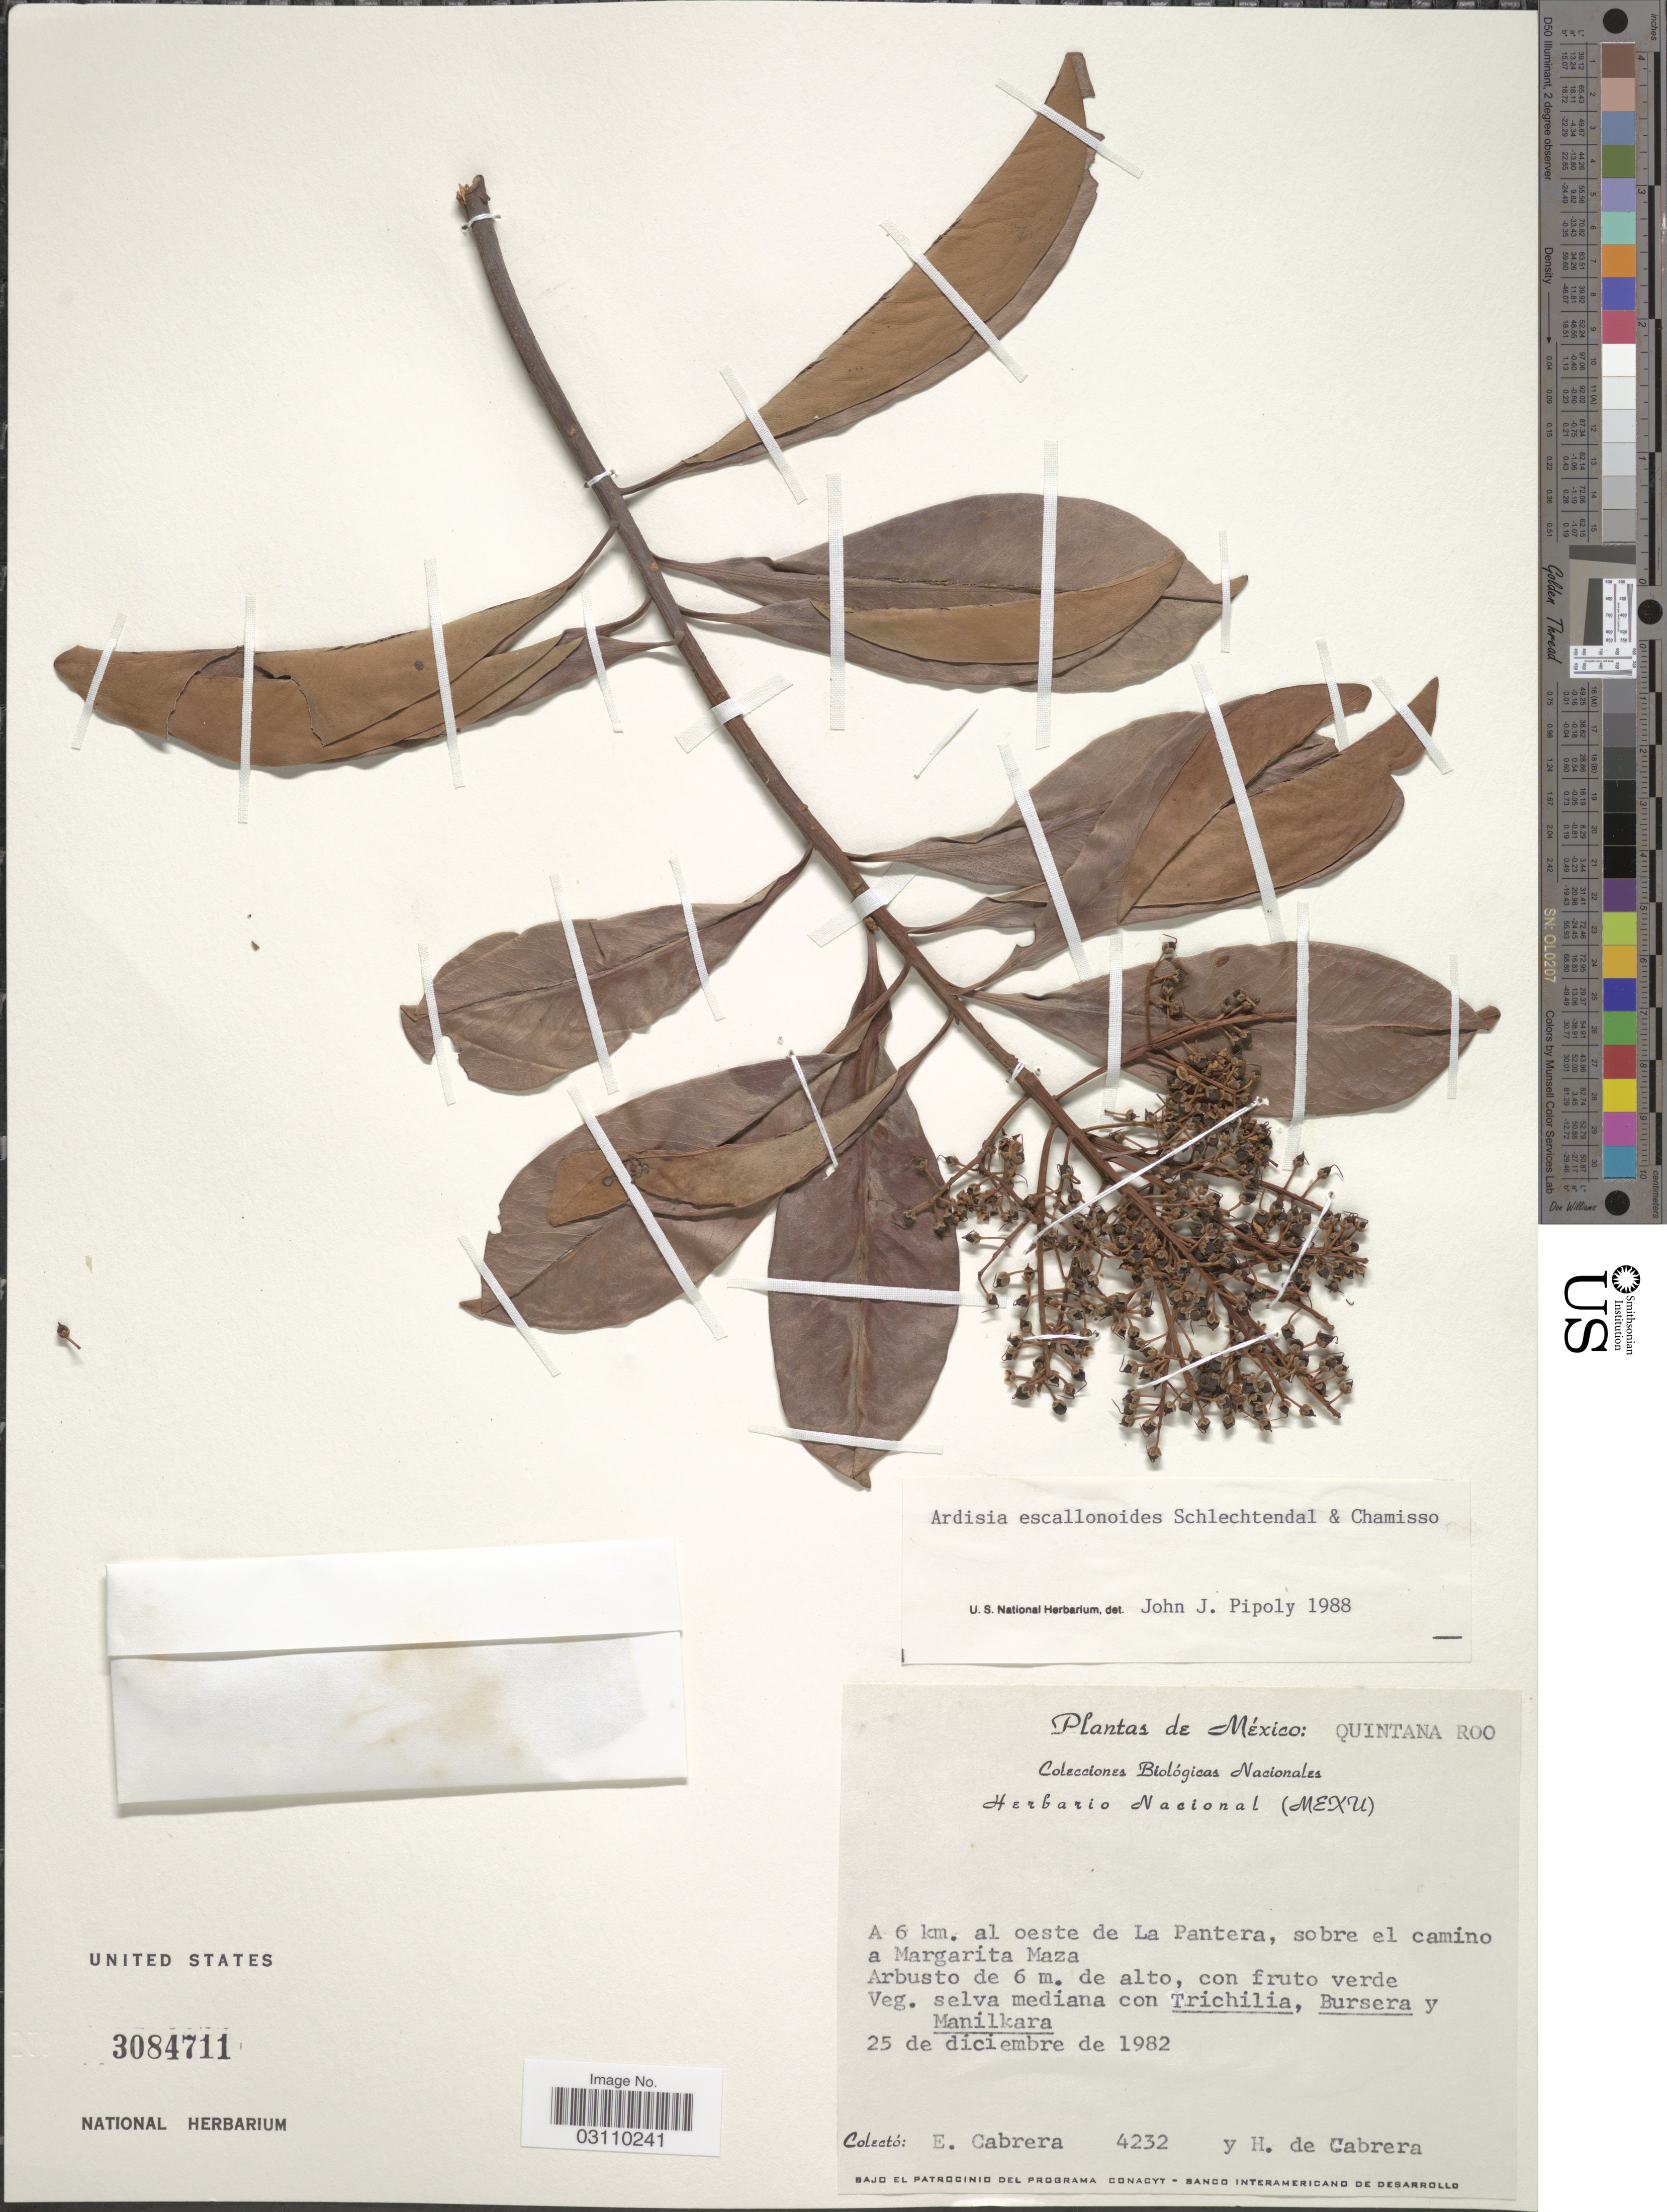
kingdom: Plantae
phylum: Tracheophyta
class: Magnoliopsida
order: Ericales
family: Primulaceae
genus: Ardisia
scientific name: Ardisia escallonioides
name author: Schltdl. & Cham.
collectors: E. Cabrera & H. de Cabrera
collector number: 4231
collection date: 1982-12-25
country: Mexico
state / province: Quintana Roo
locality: A 6 km. al oeste de La Pantera, sobre el camino a Margarita Maza.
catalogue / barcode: US 3084711